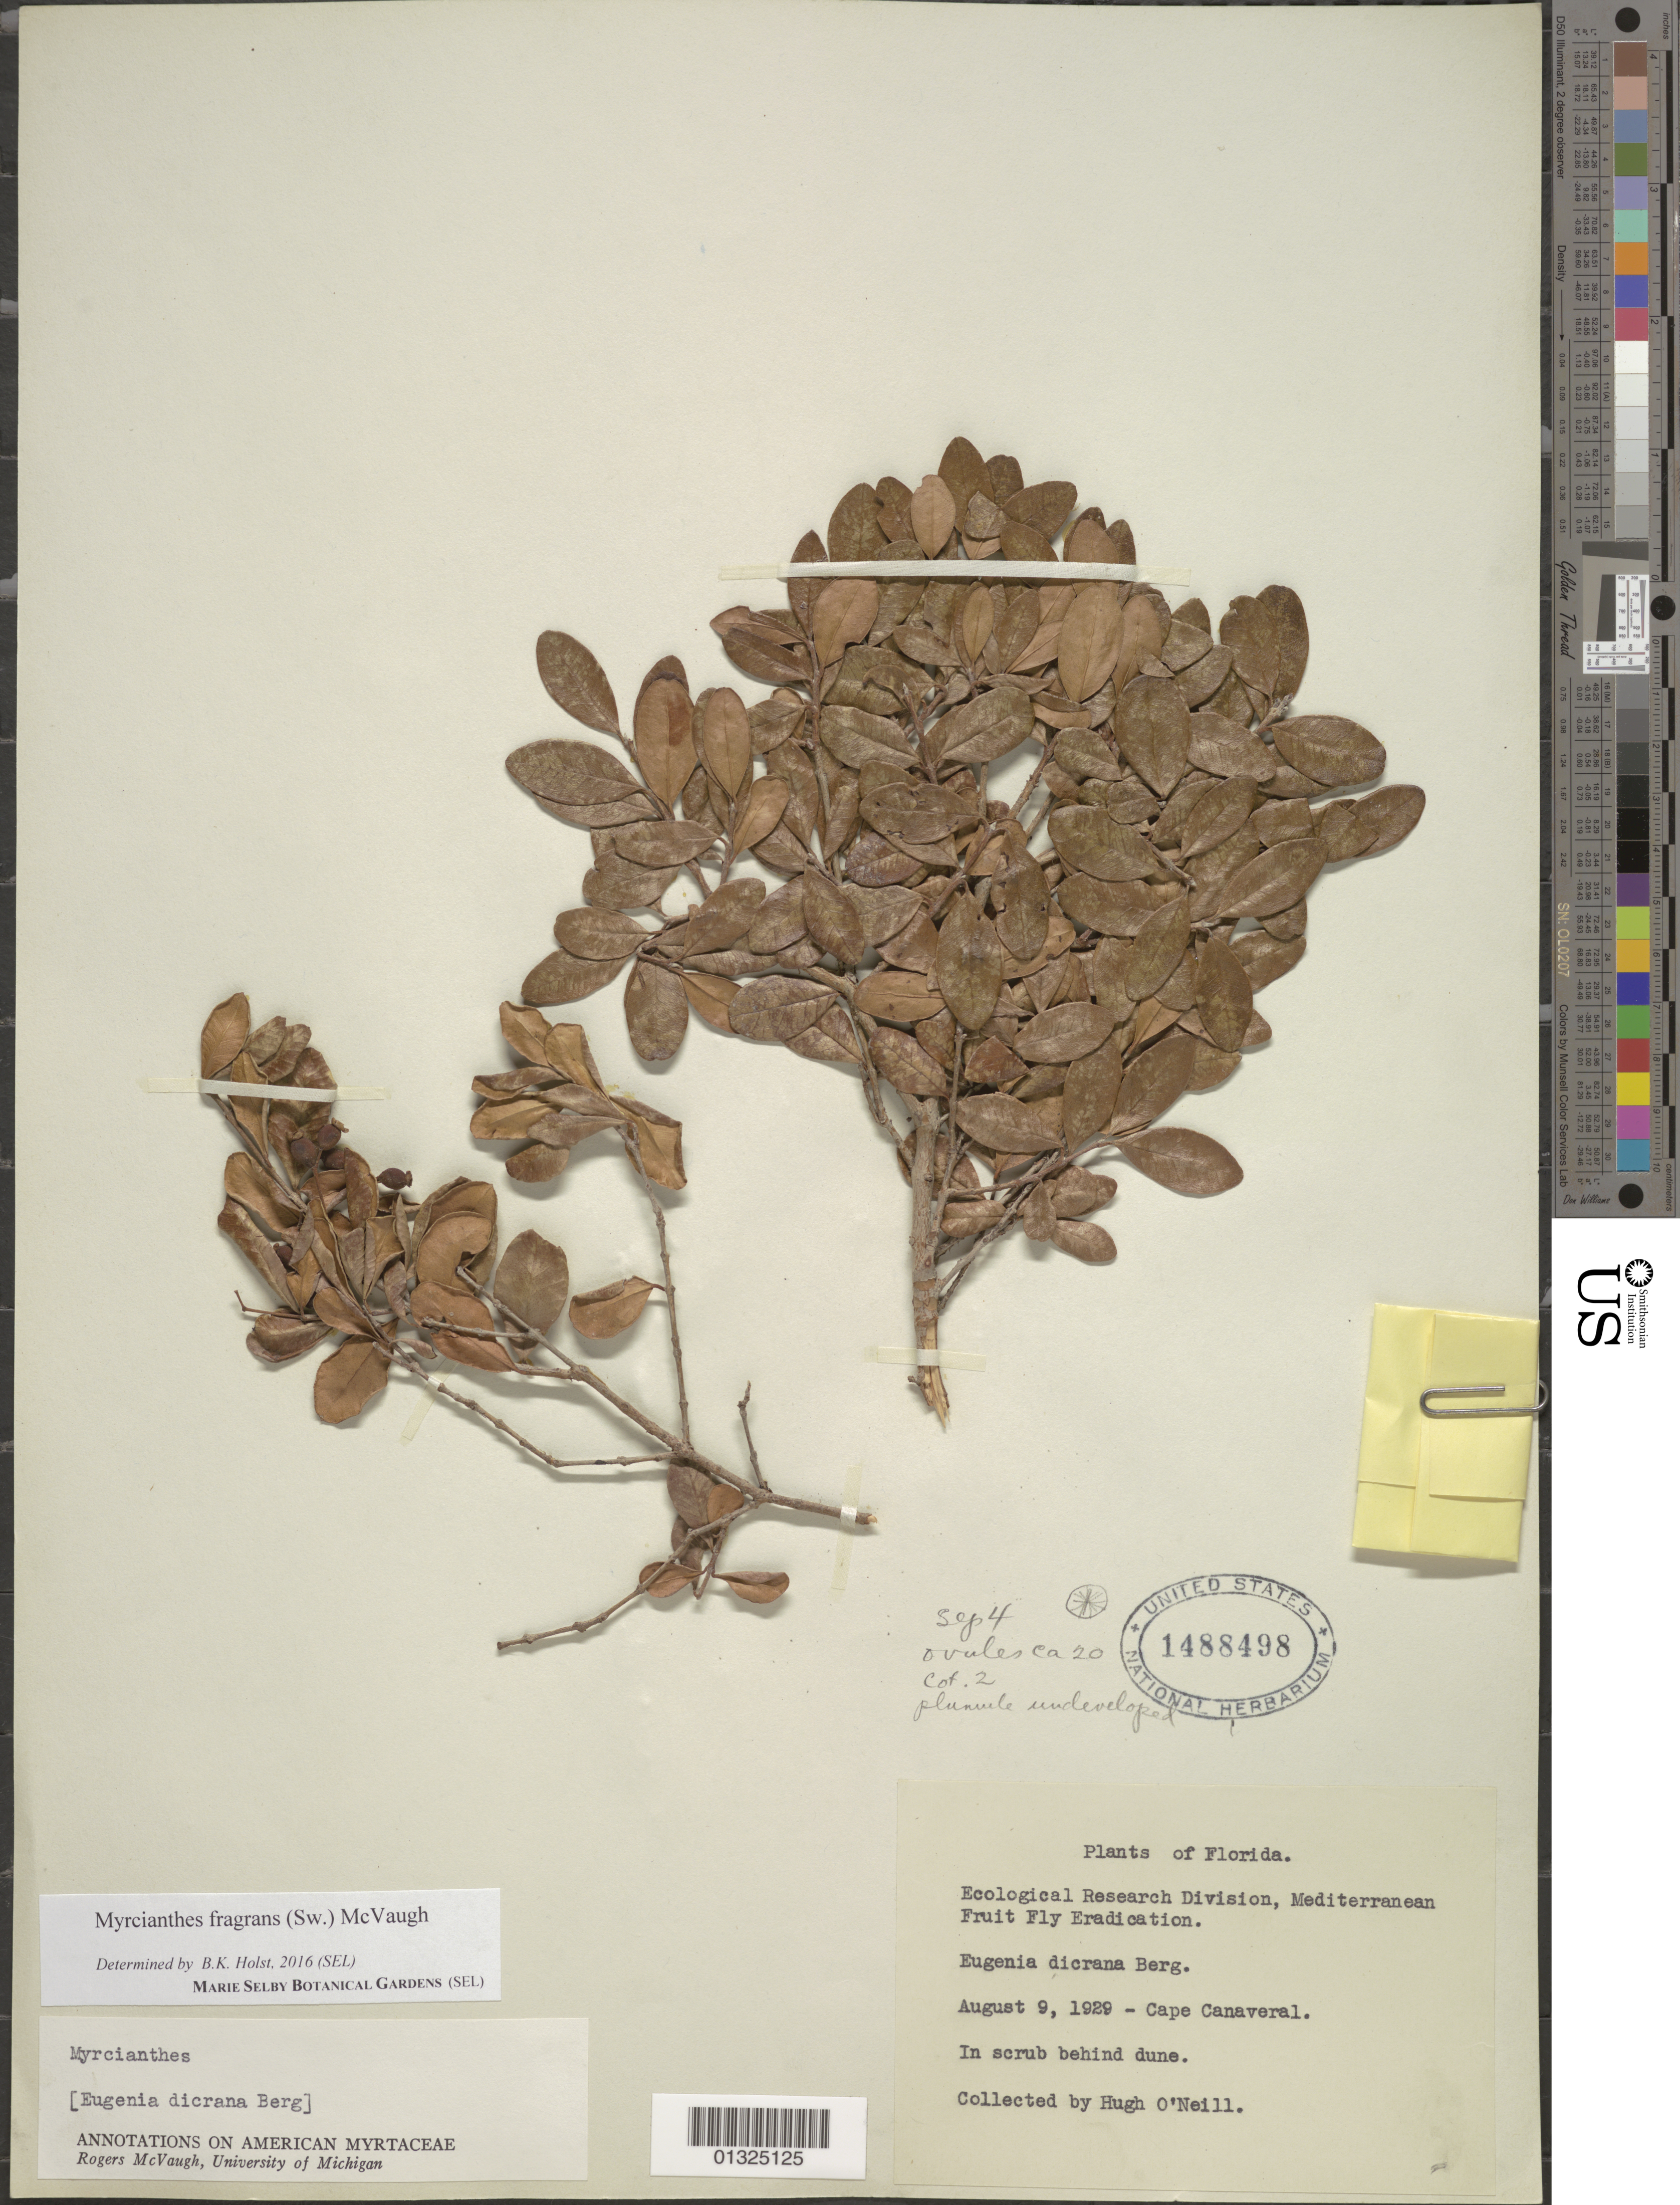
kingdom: Plantae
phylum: Tracheophyta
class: Magnoliopsida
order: Myrtales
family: Myrtaceae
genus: Myrcianthes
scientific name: Myrcianthes fragrans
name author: (Sw.) McVaugh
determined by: Holst, Bruce K., (SEL), The Marie Selby Botanical Garden (UNITED STATES)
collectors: H. O'Neill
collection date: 1929-08-09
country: United States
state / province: Florida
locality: Cape Canaveral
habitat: In scrub behind dune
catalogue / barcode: US 1488498